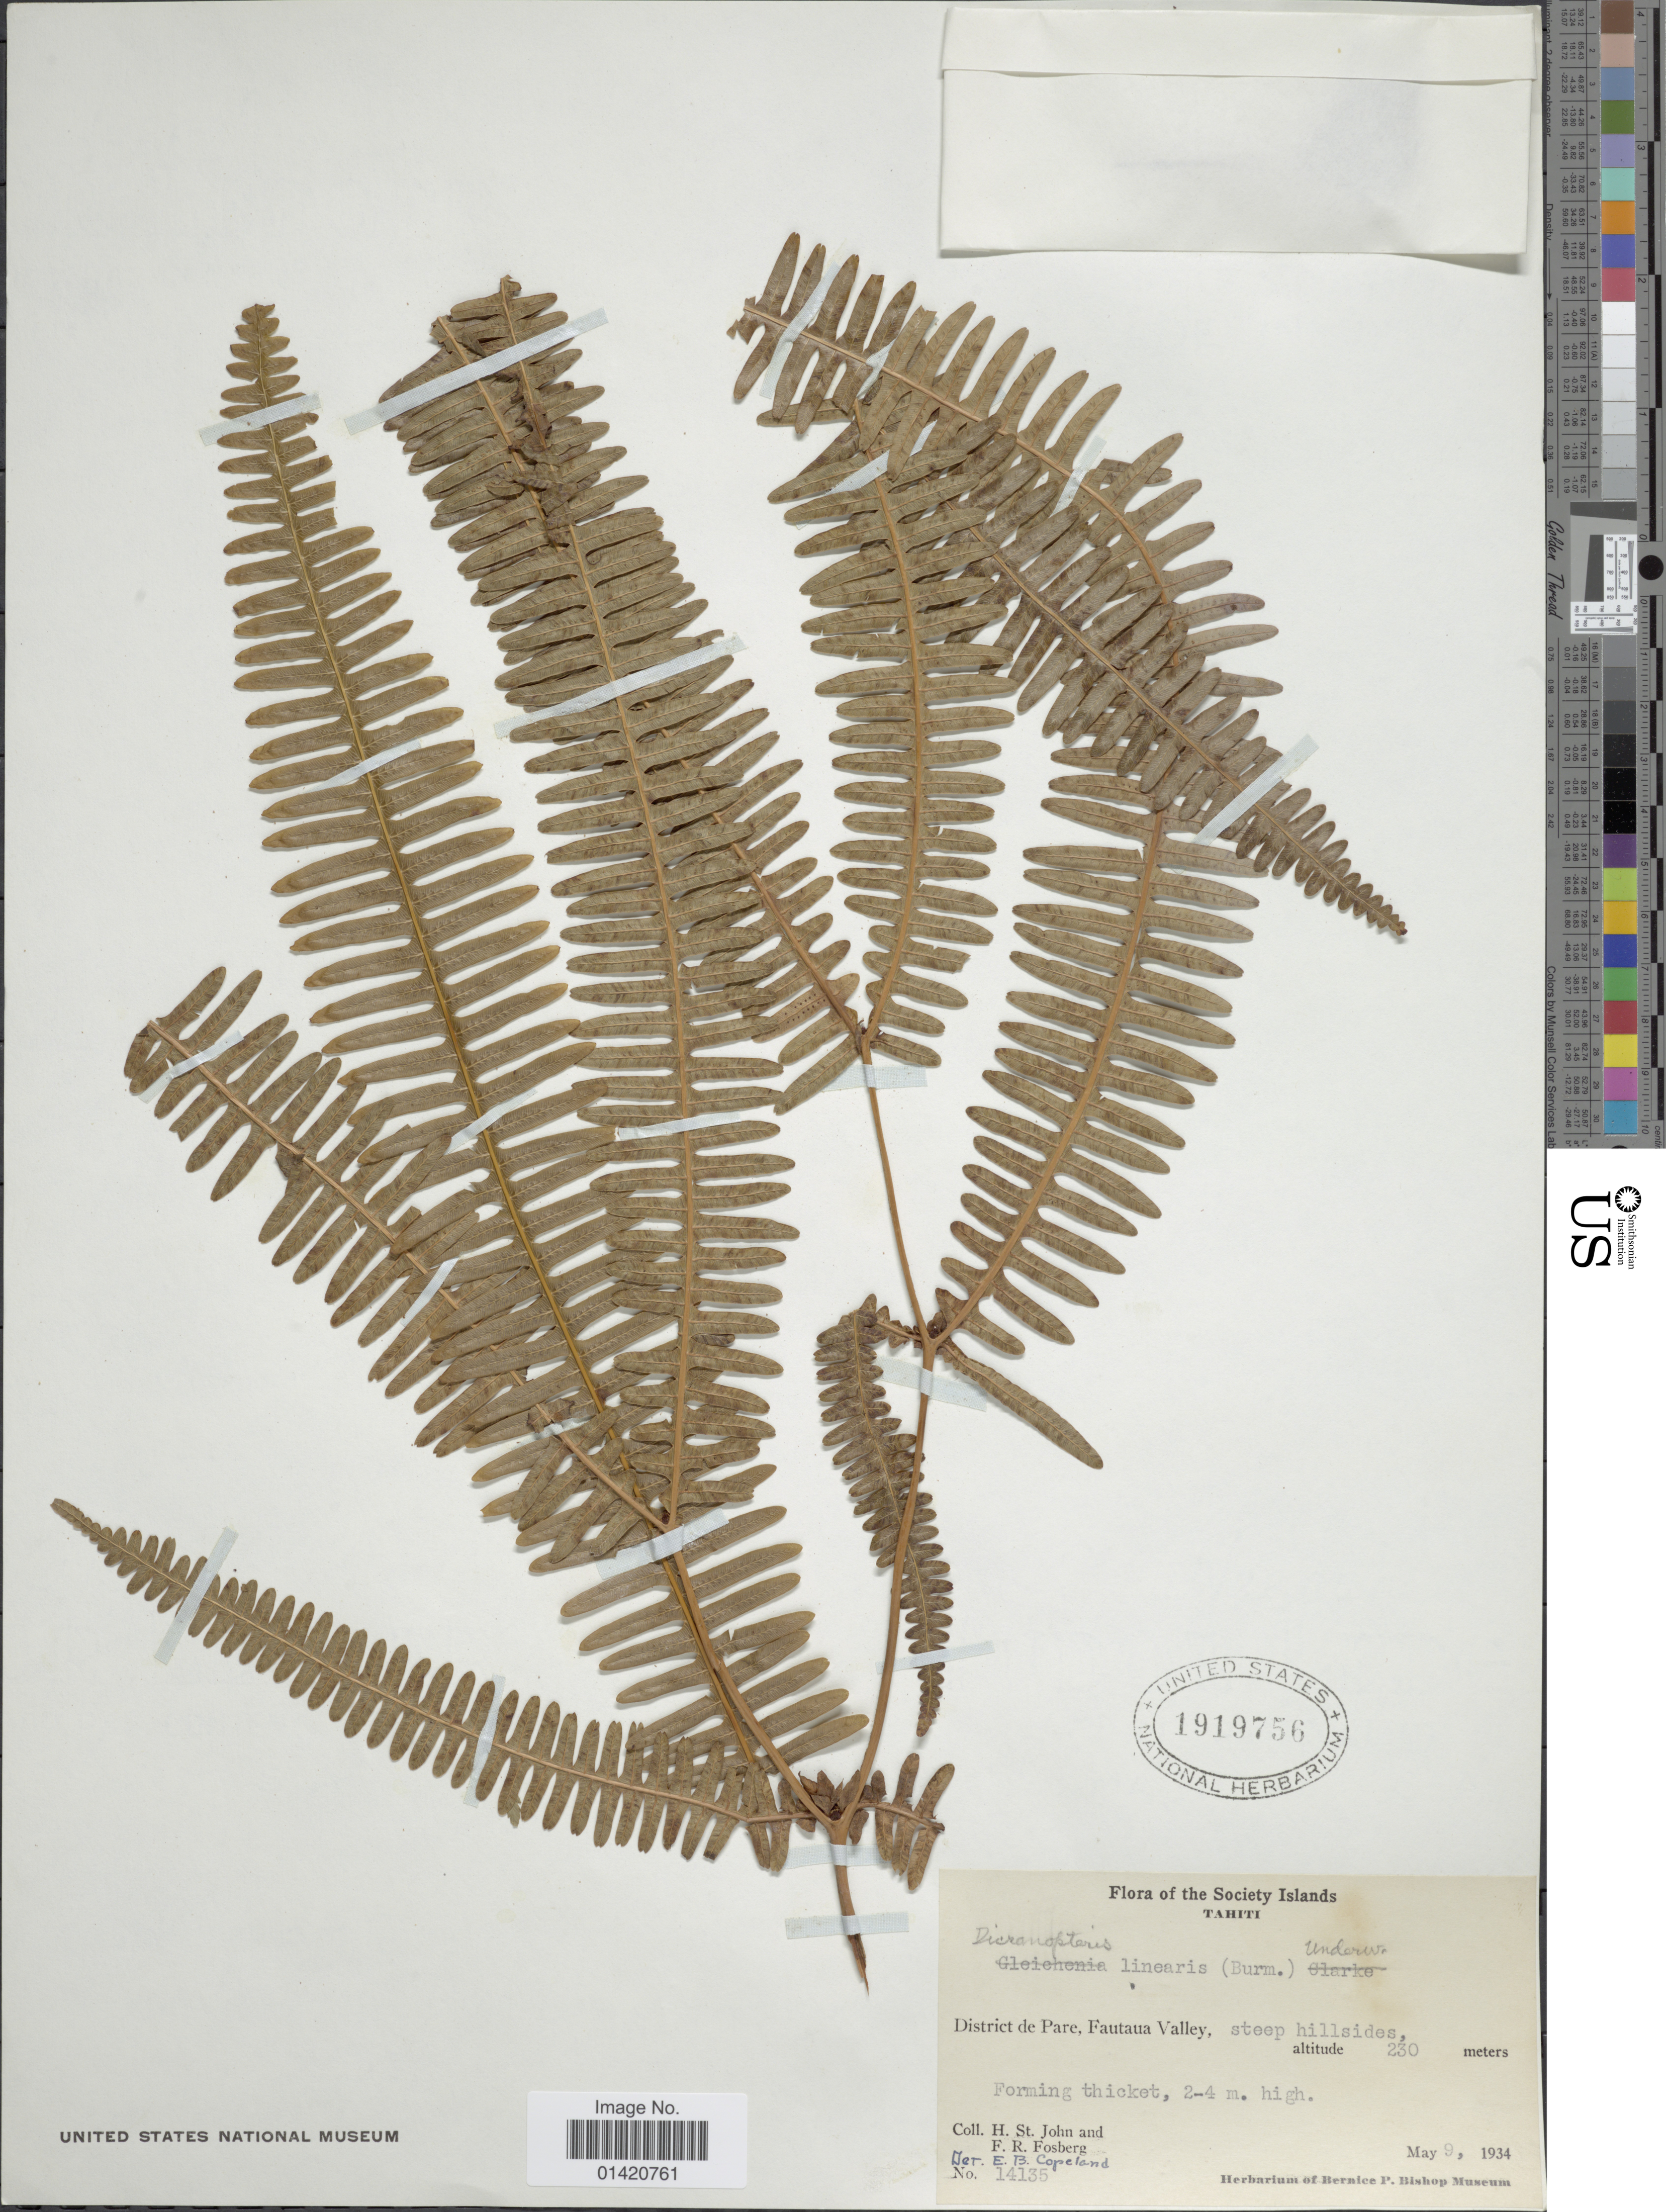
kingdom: Plantae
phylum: Tracheophyta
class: Polypodiopsida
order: Gleicheniales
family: Gleicheniaceae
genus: Dicranopteris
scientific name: Dicranopteris linearis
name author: (Burm. f.) Underw.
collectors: H. St. John & F. R. Fosberg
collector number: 14135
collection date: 1934-05-09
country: French Polynesia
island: Tahiti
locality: The Scoiety Islands, Tahiti, District de Pare, Fautaua Valley, steep hillsides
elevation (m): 230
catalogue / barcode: US 1919756